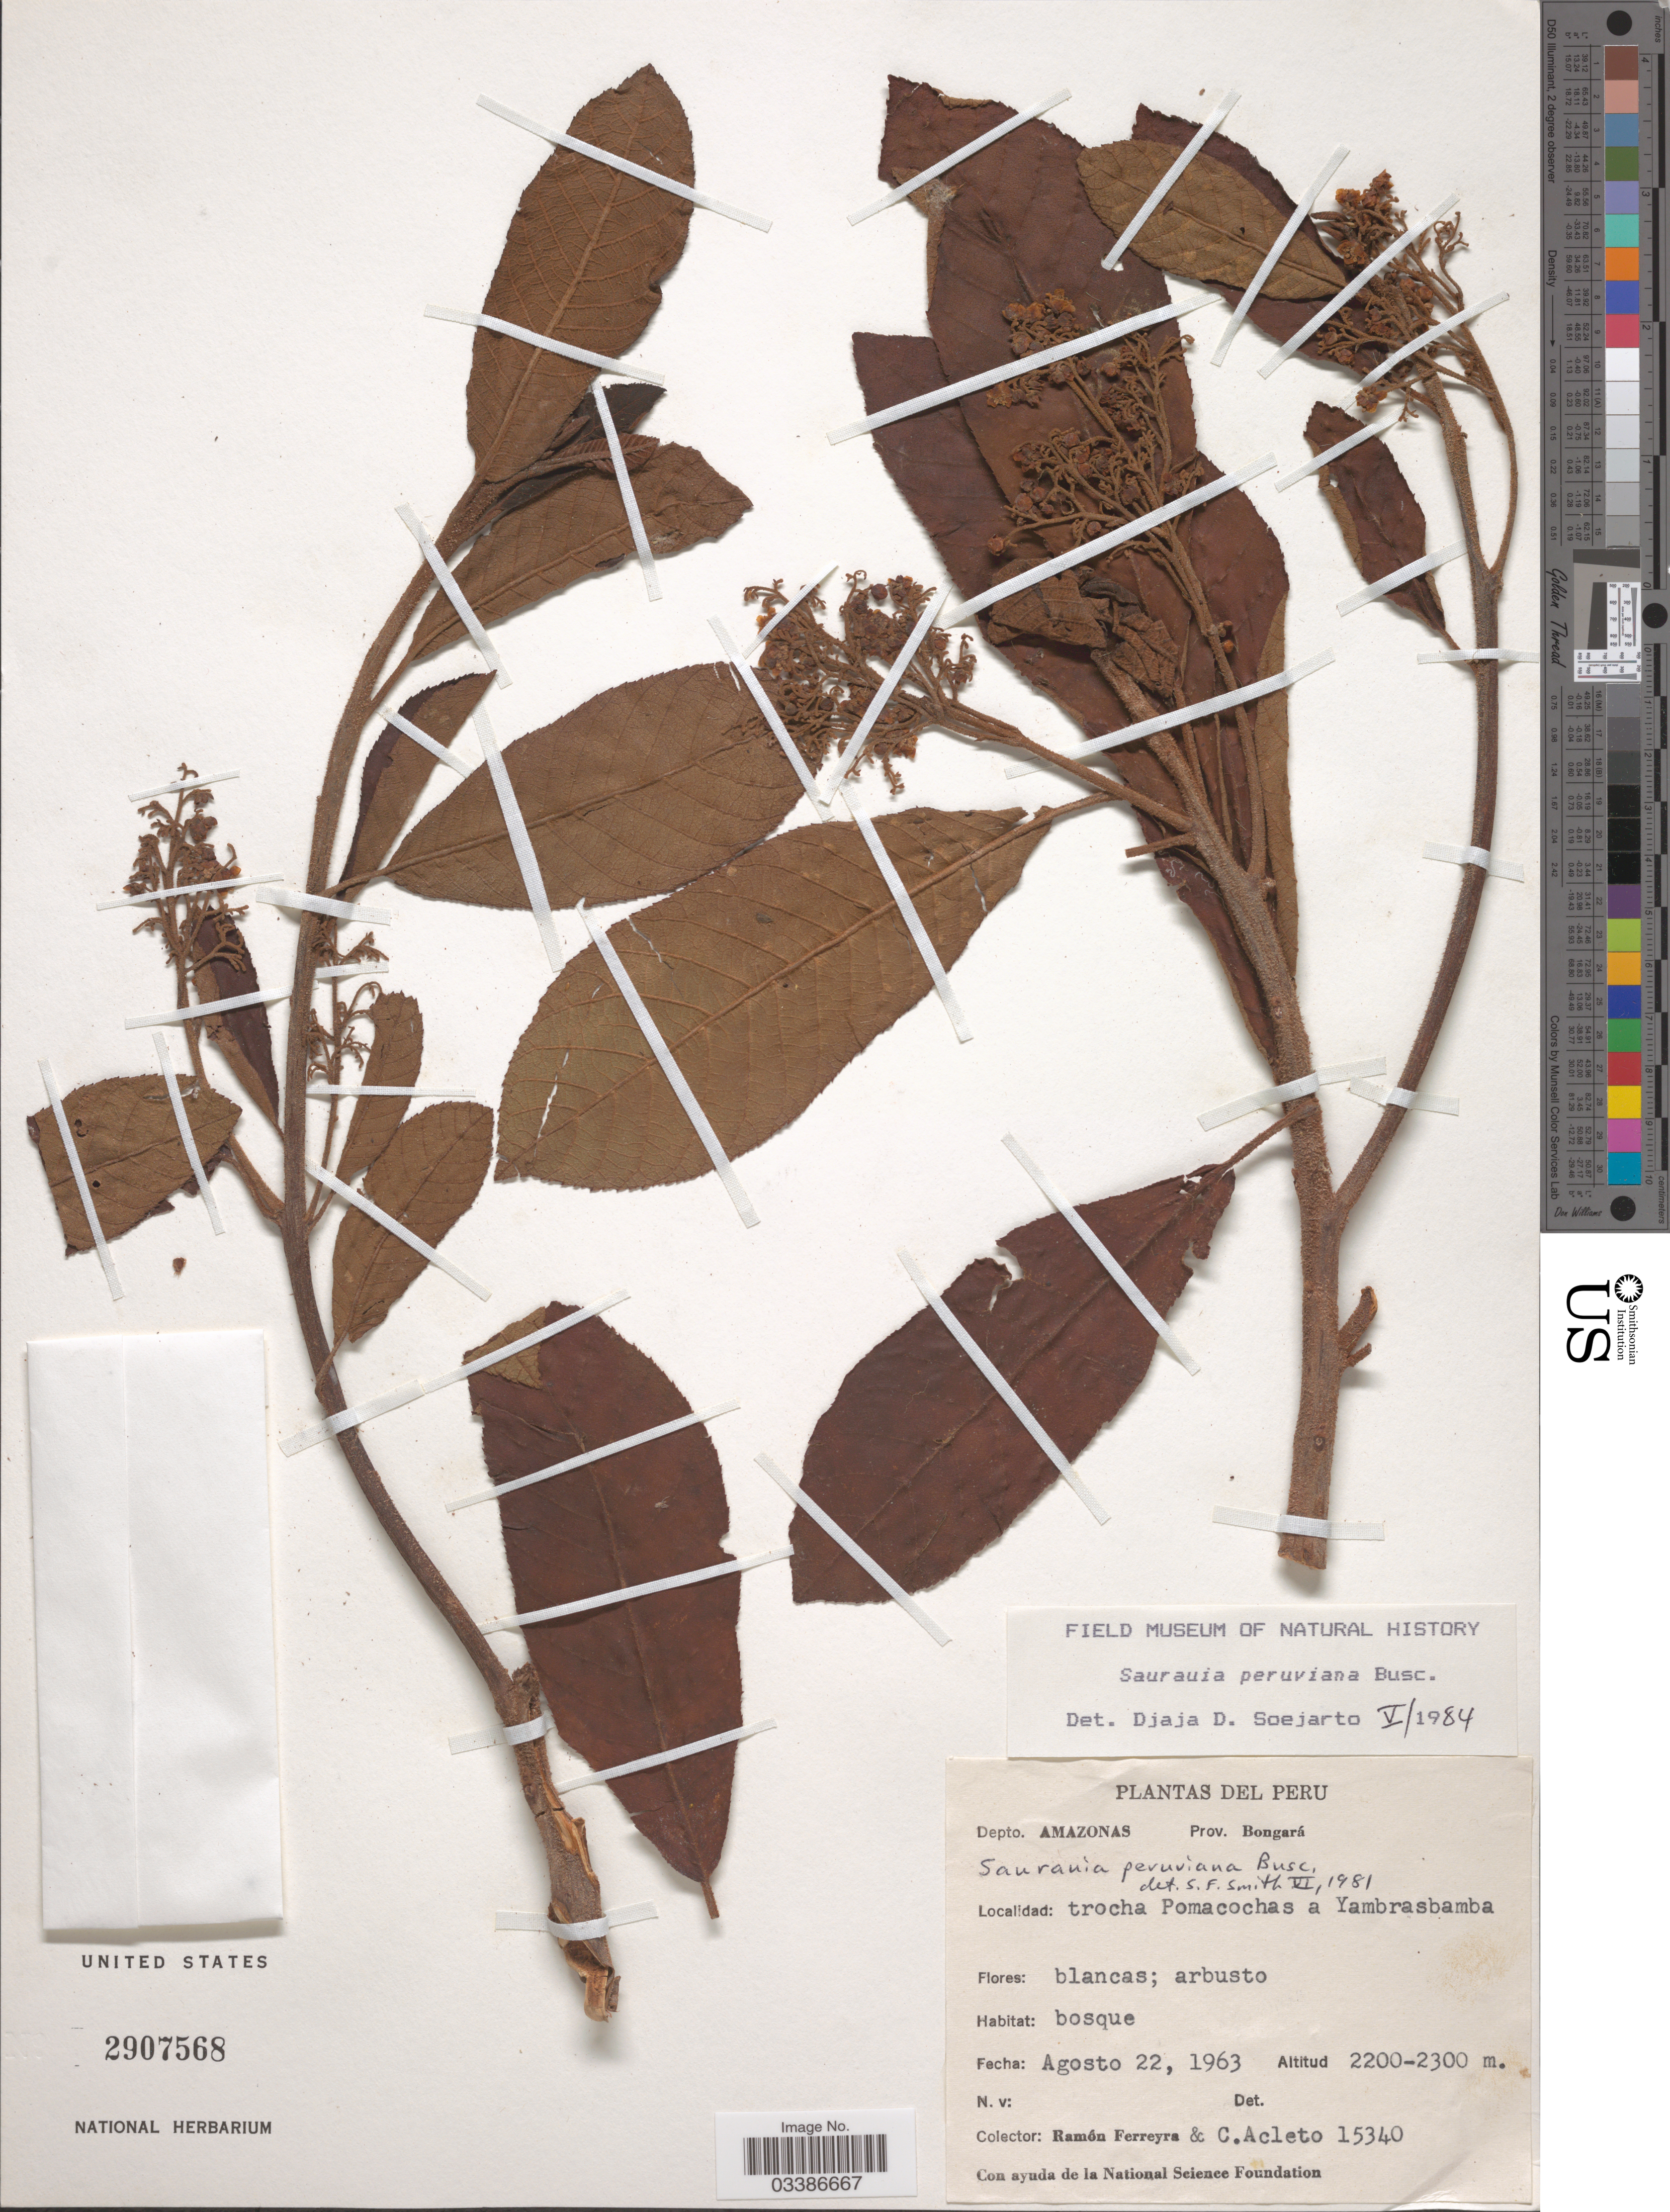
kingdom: Plantae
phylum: Tracheophyta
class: Magnoliopsida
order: Ericales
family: Actinidiaceae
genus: Saurauia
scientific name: Saurauia peruviana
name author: Buscal.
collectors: R. A. Ferreyra & C. Acleto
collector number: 15340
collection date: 1963-08-22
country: Peru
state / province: Amazonas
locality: Depto. Amazonas. Prov. Bongará. Trocha Pomacochas a Yambrasbamba.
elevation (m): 2200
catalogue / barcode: US 2907568